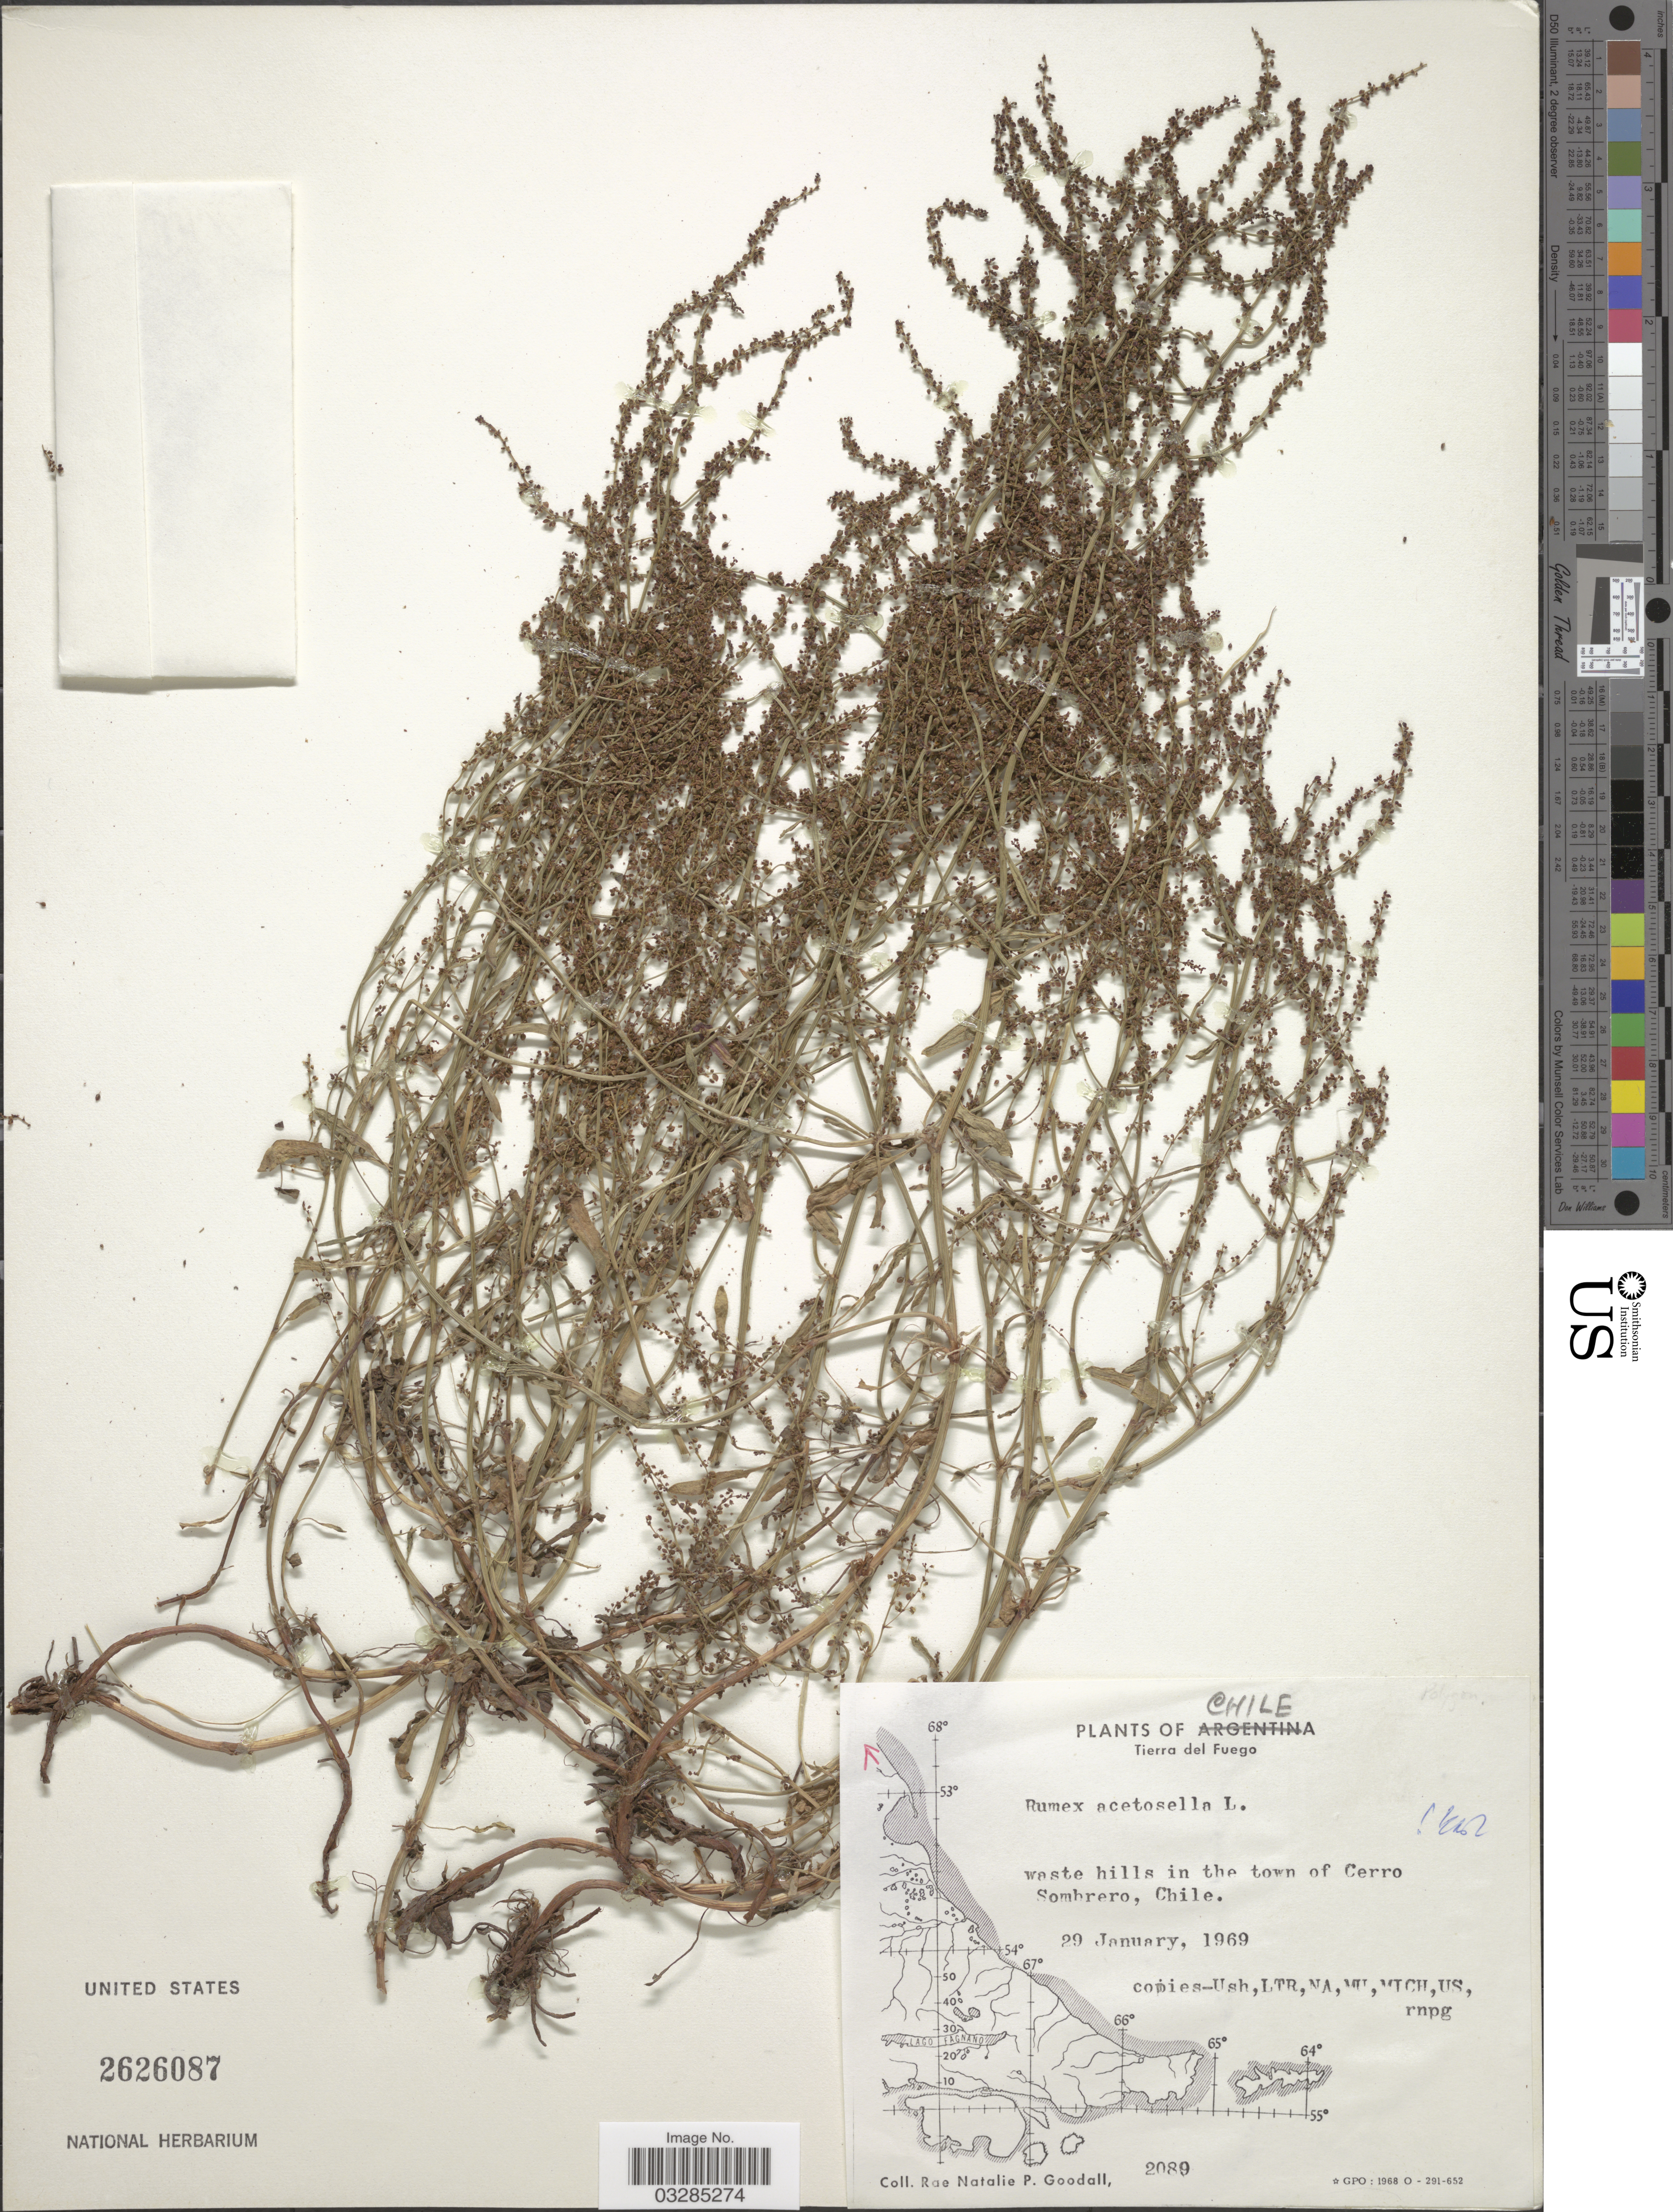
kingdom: Plantae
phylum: Tracheophyta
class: Magnoliopsida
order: Caryophyllales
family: Polygonaceae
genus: Rumex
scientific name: Rumex acetosella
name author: L.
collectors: R. Goodall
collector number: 2089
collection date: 1969-01-29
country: Chile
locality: Tierra del Fuego. Waste hills in the town of Cerro Sombrero.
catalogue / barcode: US 2626087